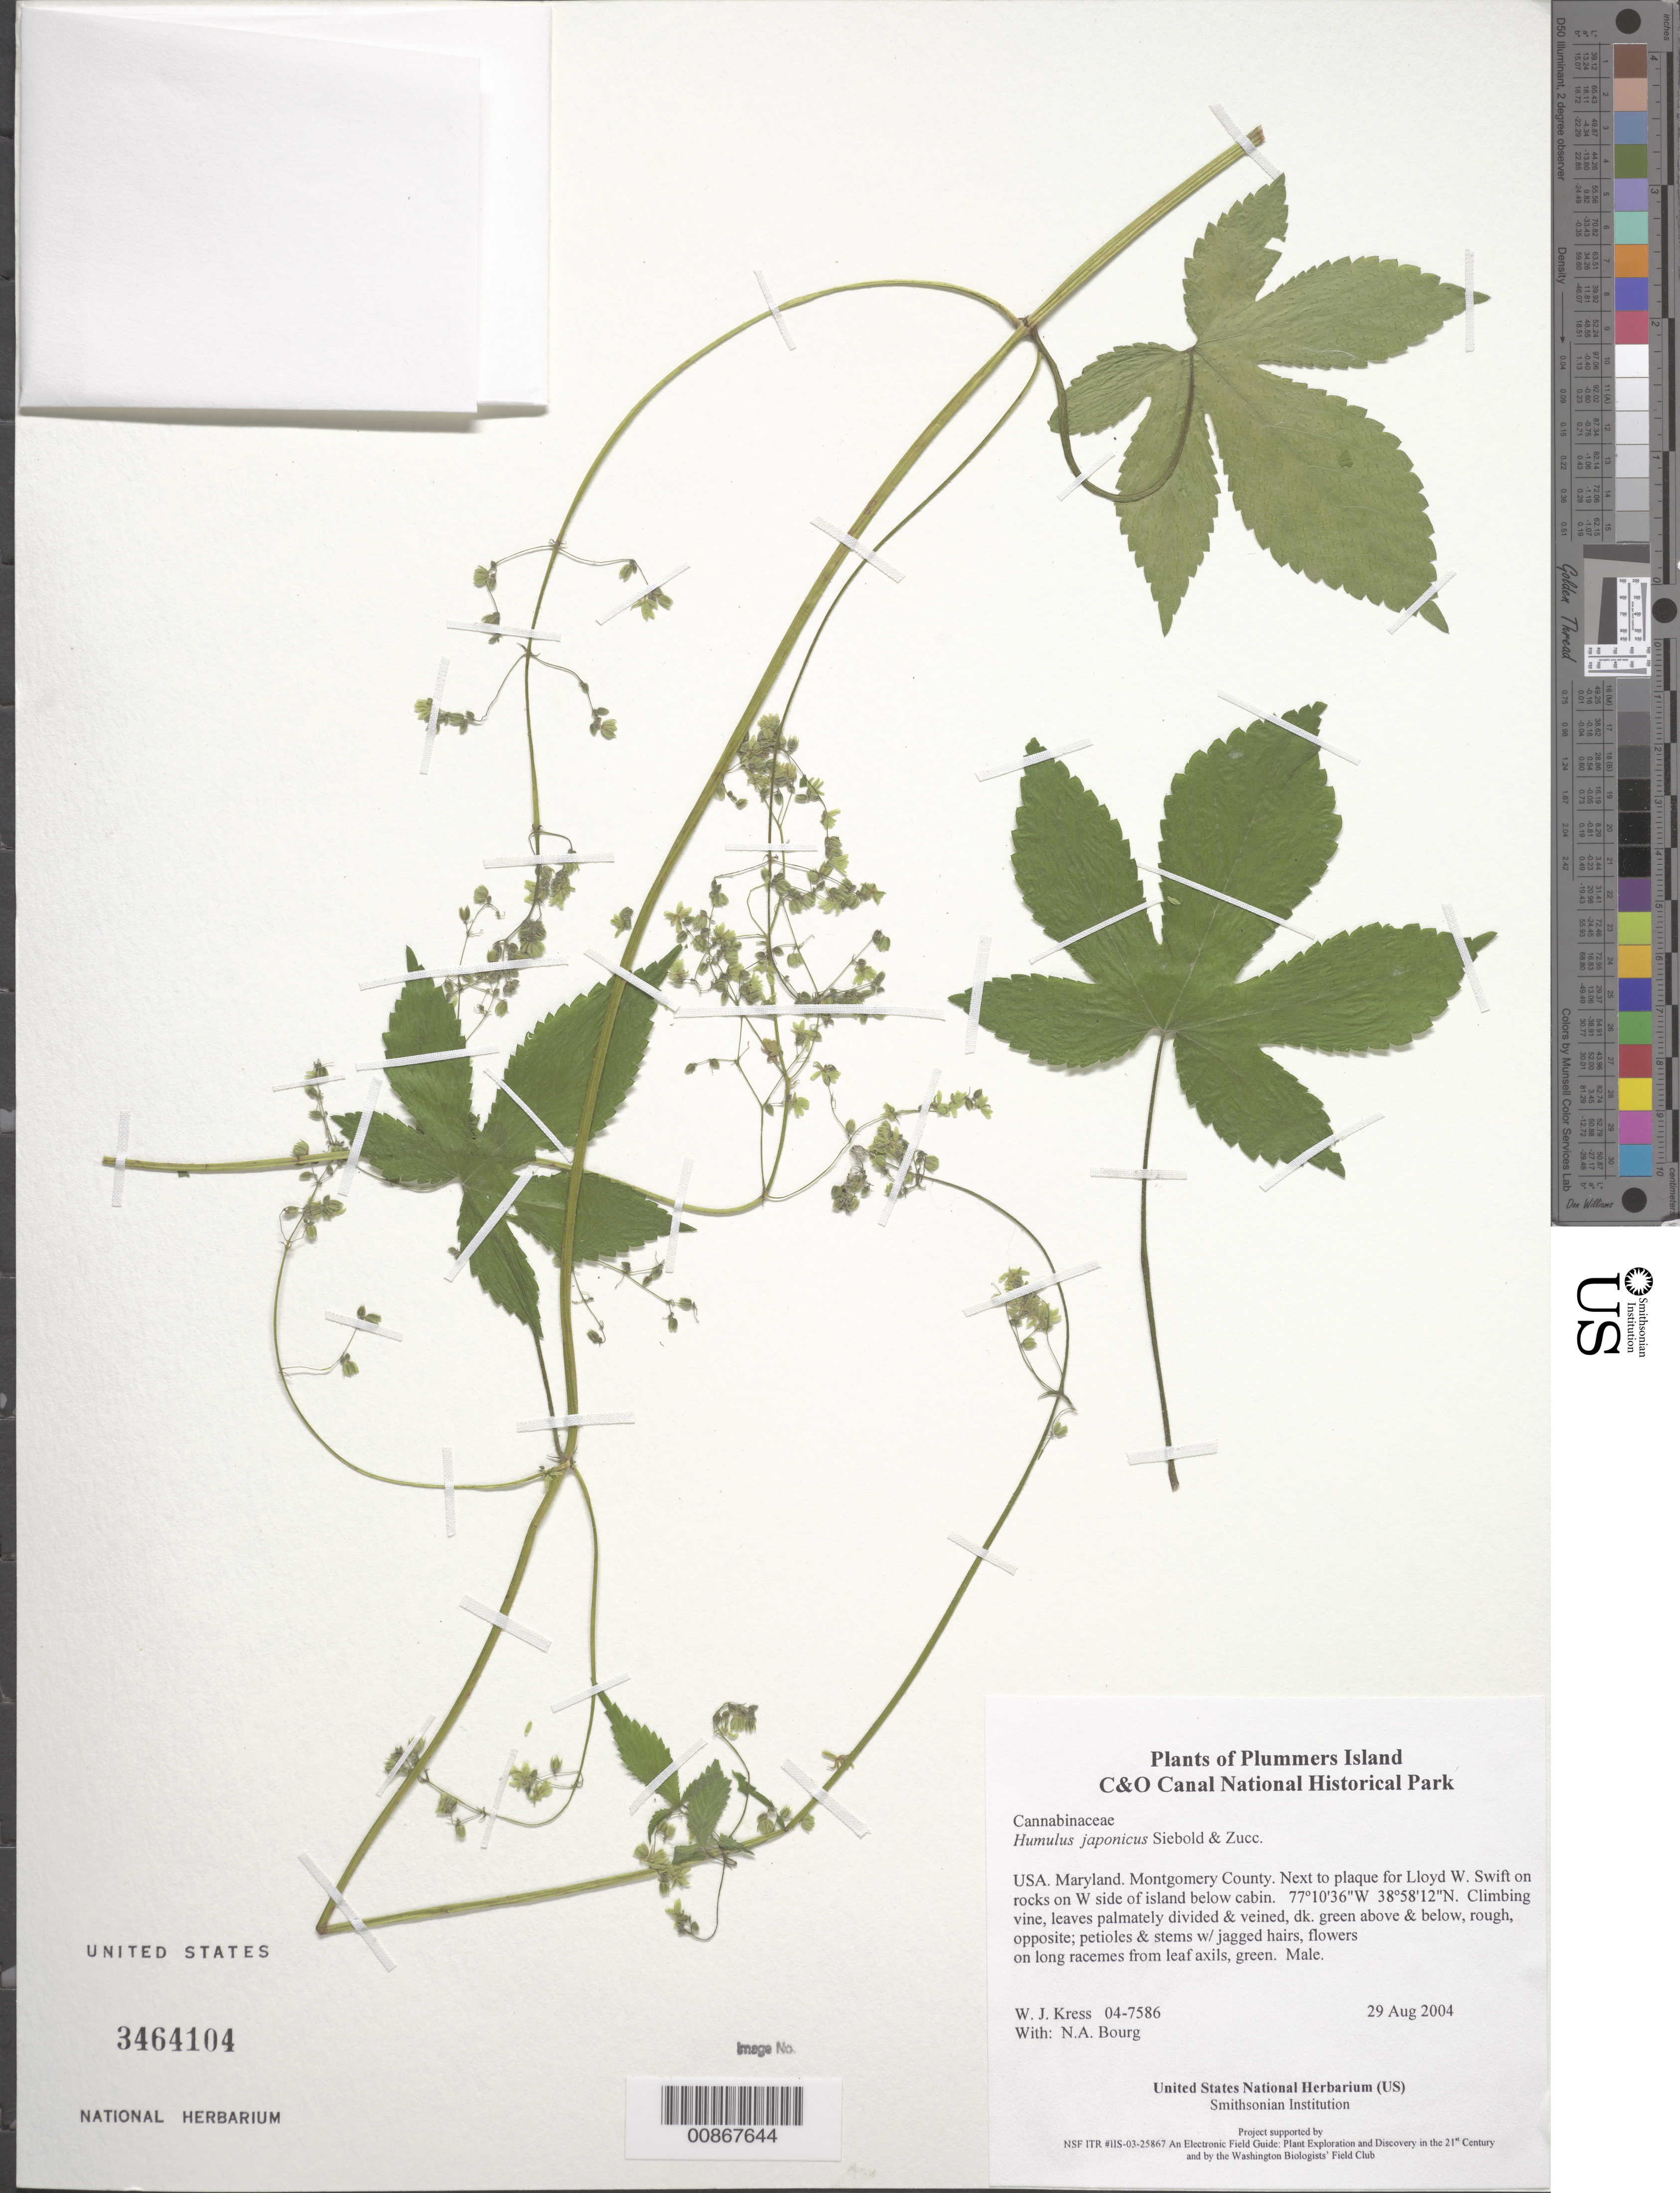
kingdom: Plantae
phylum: Tracheophyta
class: Magnoliopsida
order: Rosales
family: Cannabaceae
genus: Humulus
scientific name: Humulus japonicus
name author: Siebold & Zucc.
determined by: Bourg, N. A.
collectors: W. J. Kress & N. A. Bourg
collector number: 04-7586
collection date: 2004-08-29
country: United States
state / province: Maryland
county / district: Montgomery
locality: Chesapeake and Ohio Canal National Historical Park, Plummers Island. Next to plaque for Lloyd W. Swift on rocks on W side of island below cabin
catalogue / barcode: US 3464104